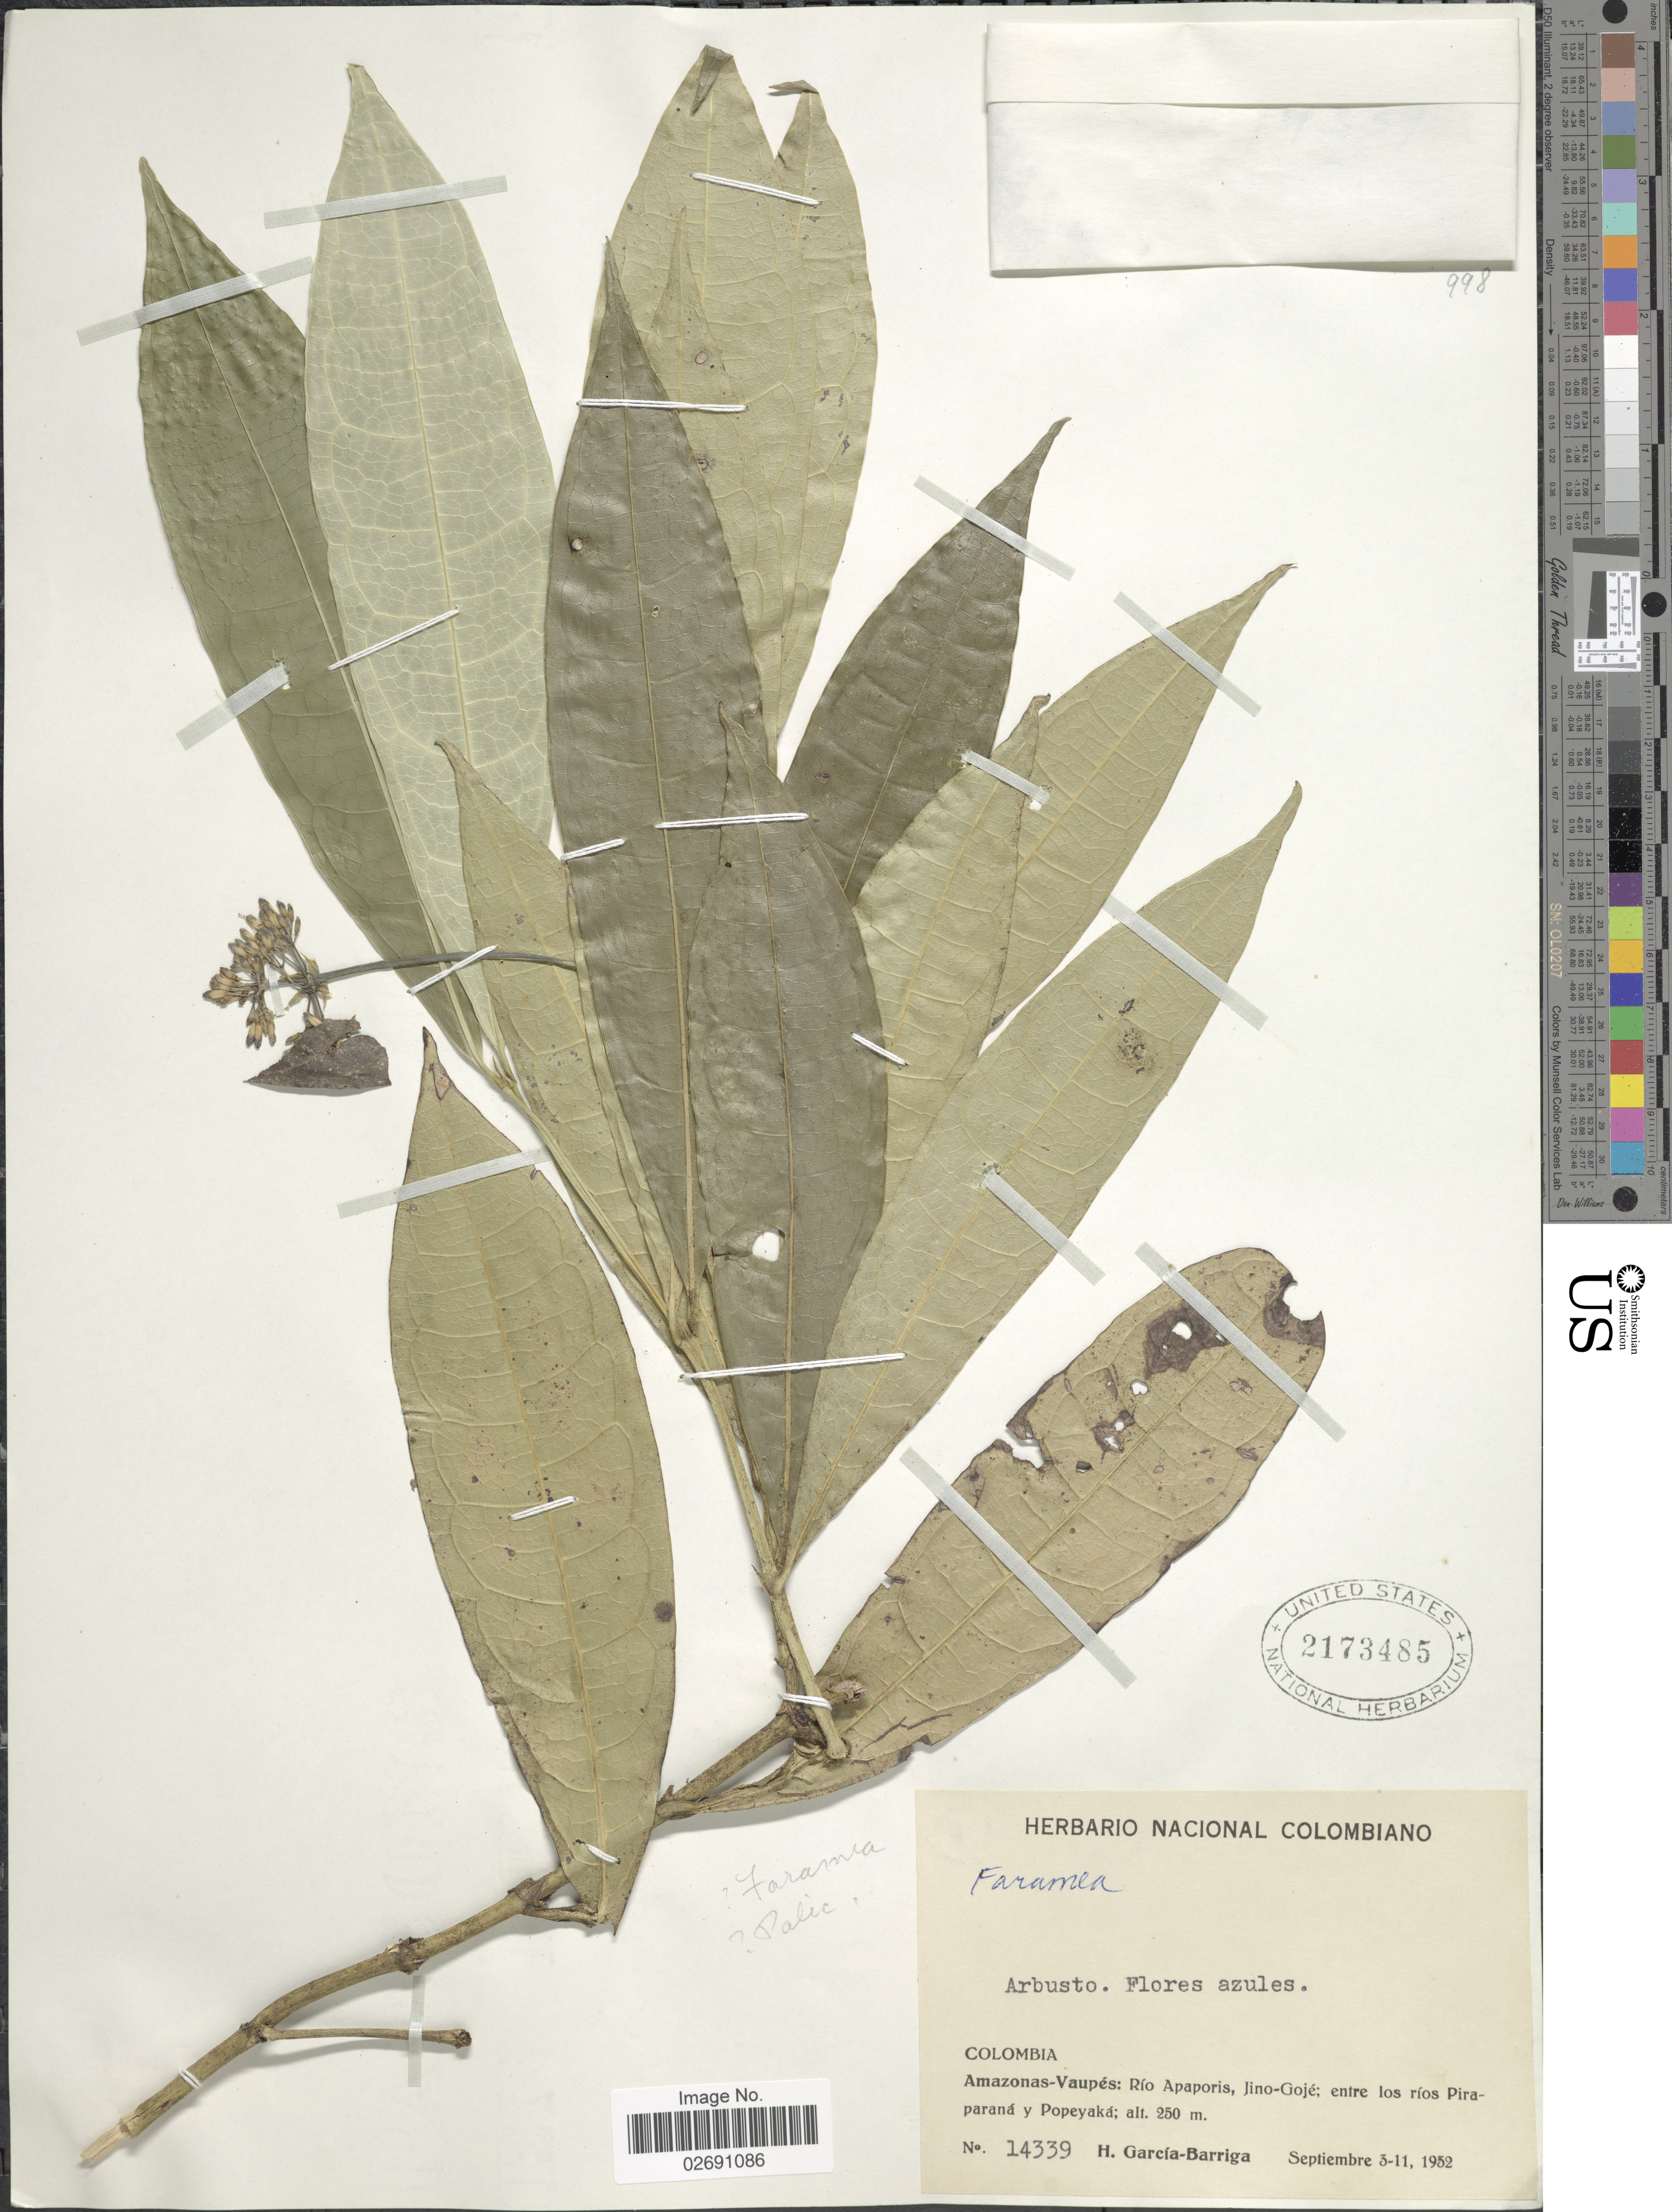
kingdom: Plantae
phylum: Tracheophyta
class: Magnoliopsida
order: Gentianales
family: Rubiaceae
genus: Faramea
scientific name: Faramea sp.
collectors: H. García Barriga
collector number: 14339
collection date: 1952-09-03/1952-09-11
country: Colombia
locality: Amazonas-Vaupes: Rio Apaporis, Jino-Goje; entre los rios Pira-parana y Popeyaka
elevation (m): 250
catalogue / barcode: US 2173485